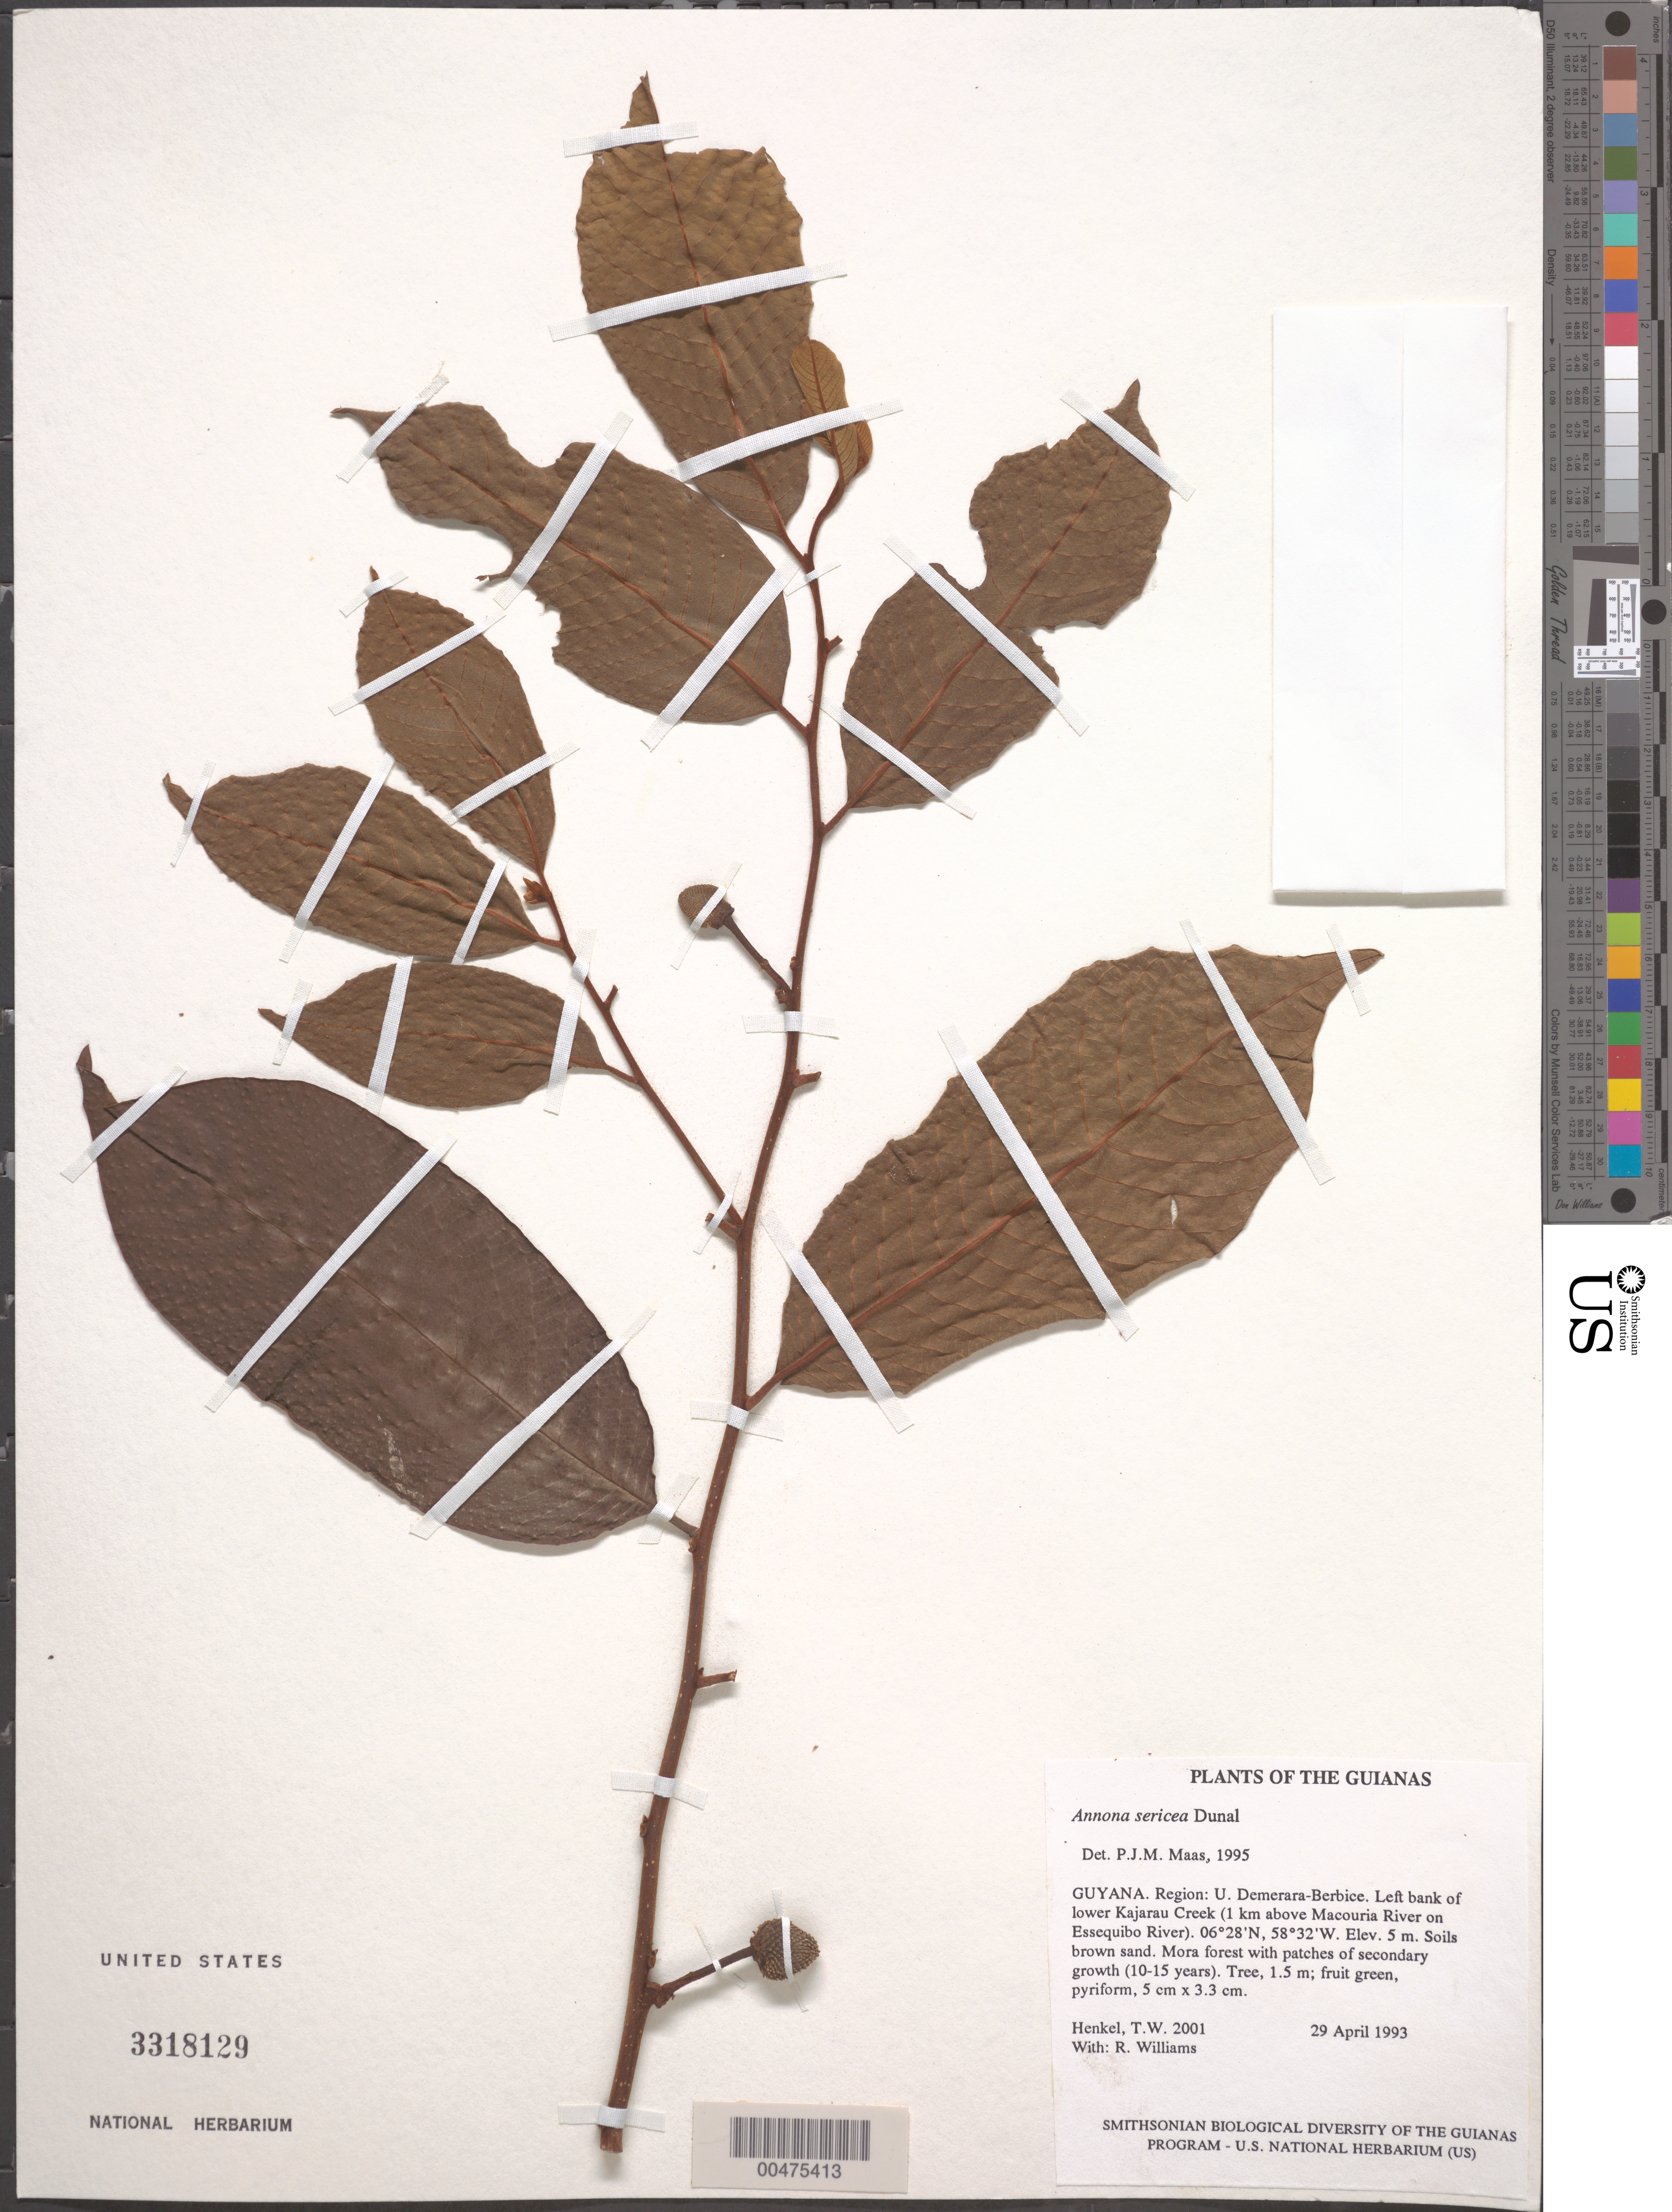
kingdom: Plantae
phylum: Tracheophyta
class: Magnoliopsida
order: Magnoliales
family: Annonaceae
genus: Annona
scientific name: Annona sericea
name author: Dunal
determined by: Maas, Paul J. M.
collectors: T. Henkel & R. Williams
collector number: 2001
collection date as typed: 29 April 1993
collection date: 1993-04-29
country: Guyana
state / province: U. Demerara-Berbice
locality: Left bank of lower Kajarau Cr. (1 km above Macouria R on Essequibo R)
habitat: Soils brown sand. Mora forest with patches of secondary growth (10-15 years)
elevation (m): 5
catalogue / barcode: US 3318129